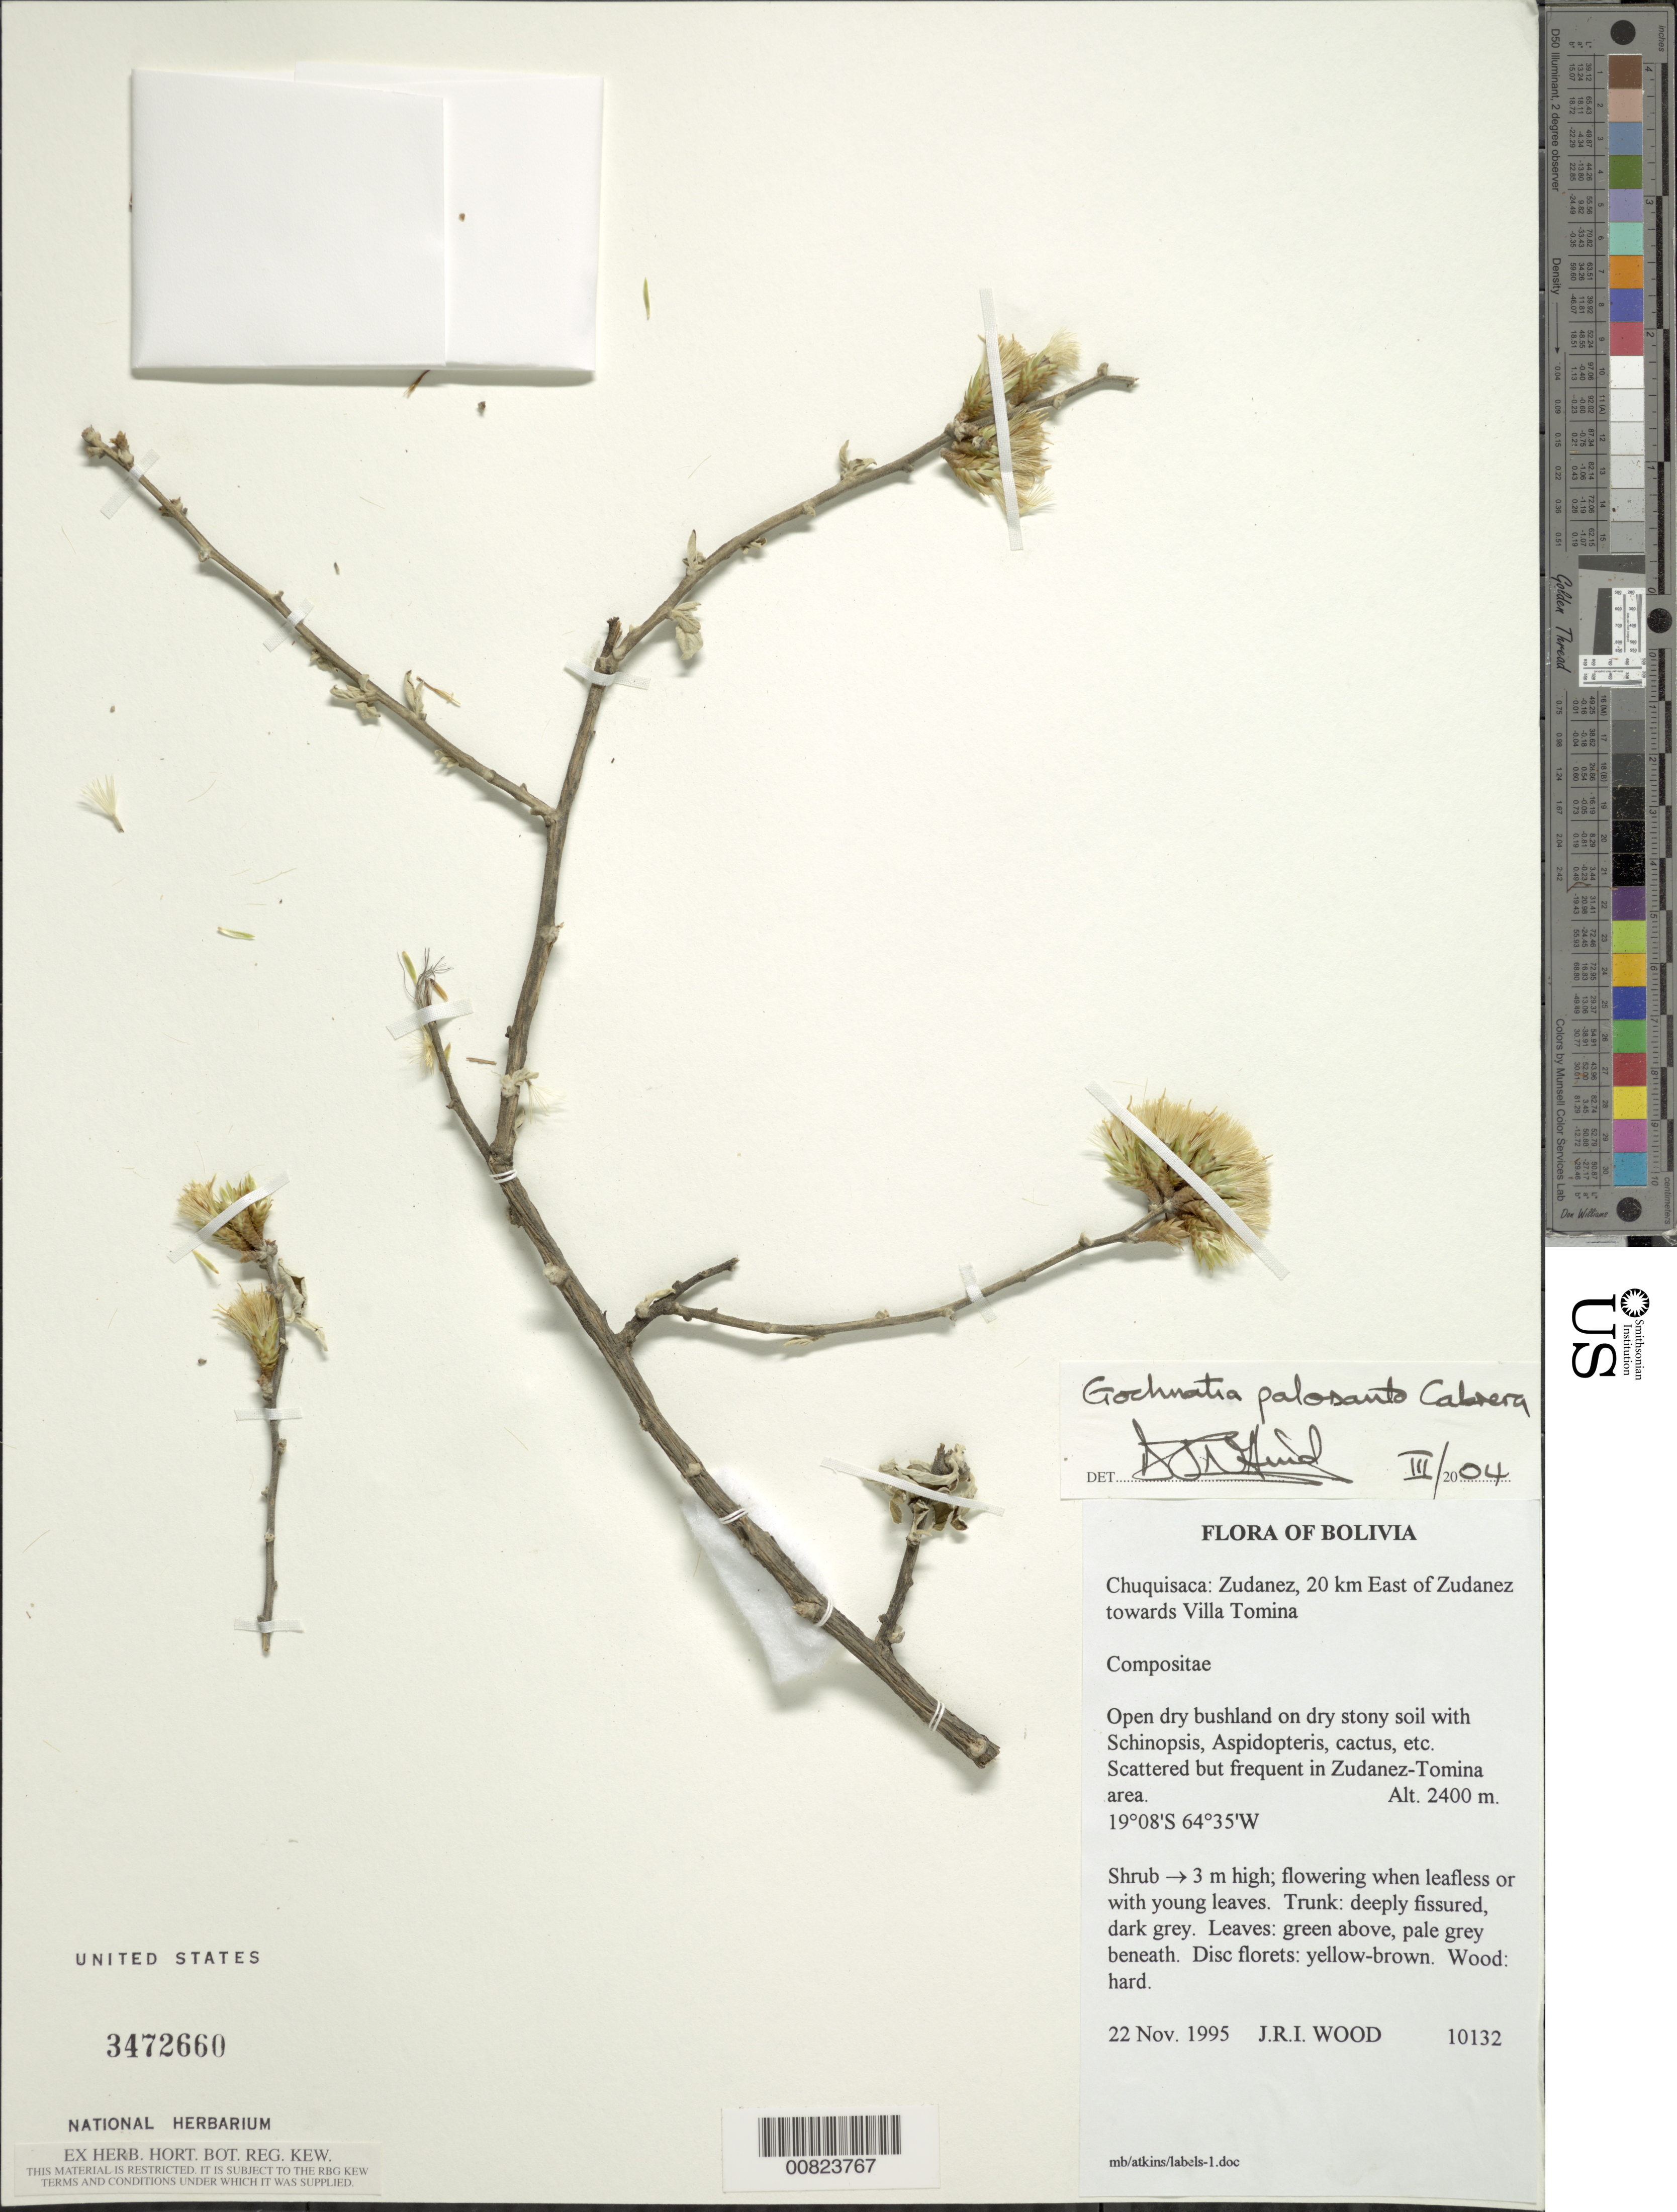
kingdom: Plantae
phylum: Tracheophyta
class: Magnoliopsida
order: Asterales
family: Asteraceae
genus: Gochnatia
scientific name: Gochnatia palosanto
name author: Cabrera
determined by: Hind, N.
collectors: J. R. I. Wood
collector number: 10132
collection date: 1995-11-22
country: Bolivia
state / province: Chuquisaca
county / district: Zudañez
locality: Zudañez, 20 km E of, on road to towards Villa Tomina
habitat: Open dry bushland on dry stony soil with Schinopsis, Aspidopteris, cactus, etc.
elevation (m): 2400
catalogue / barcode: US 3472660